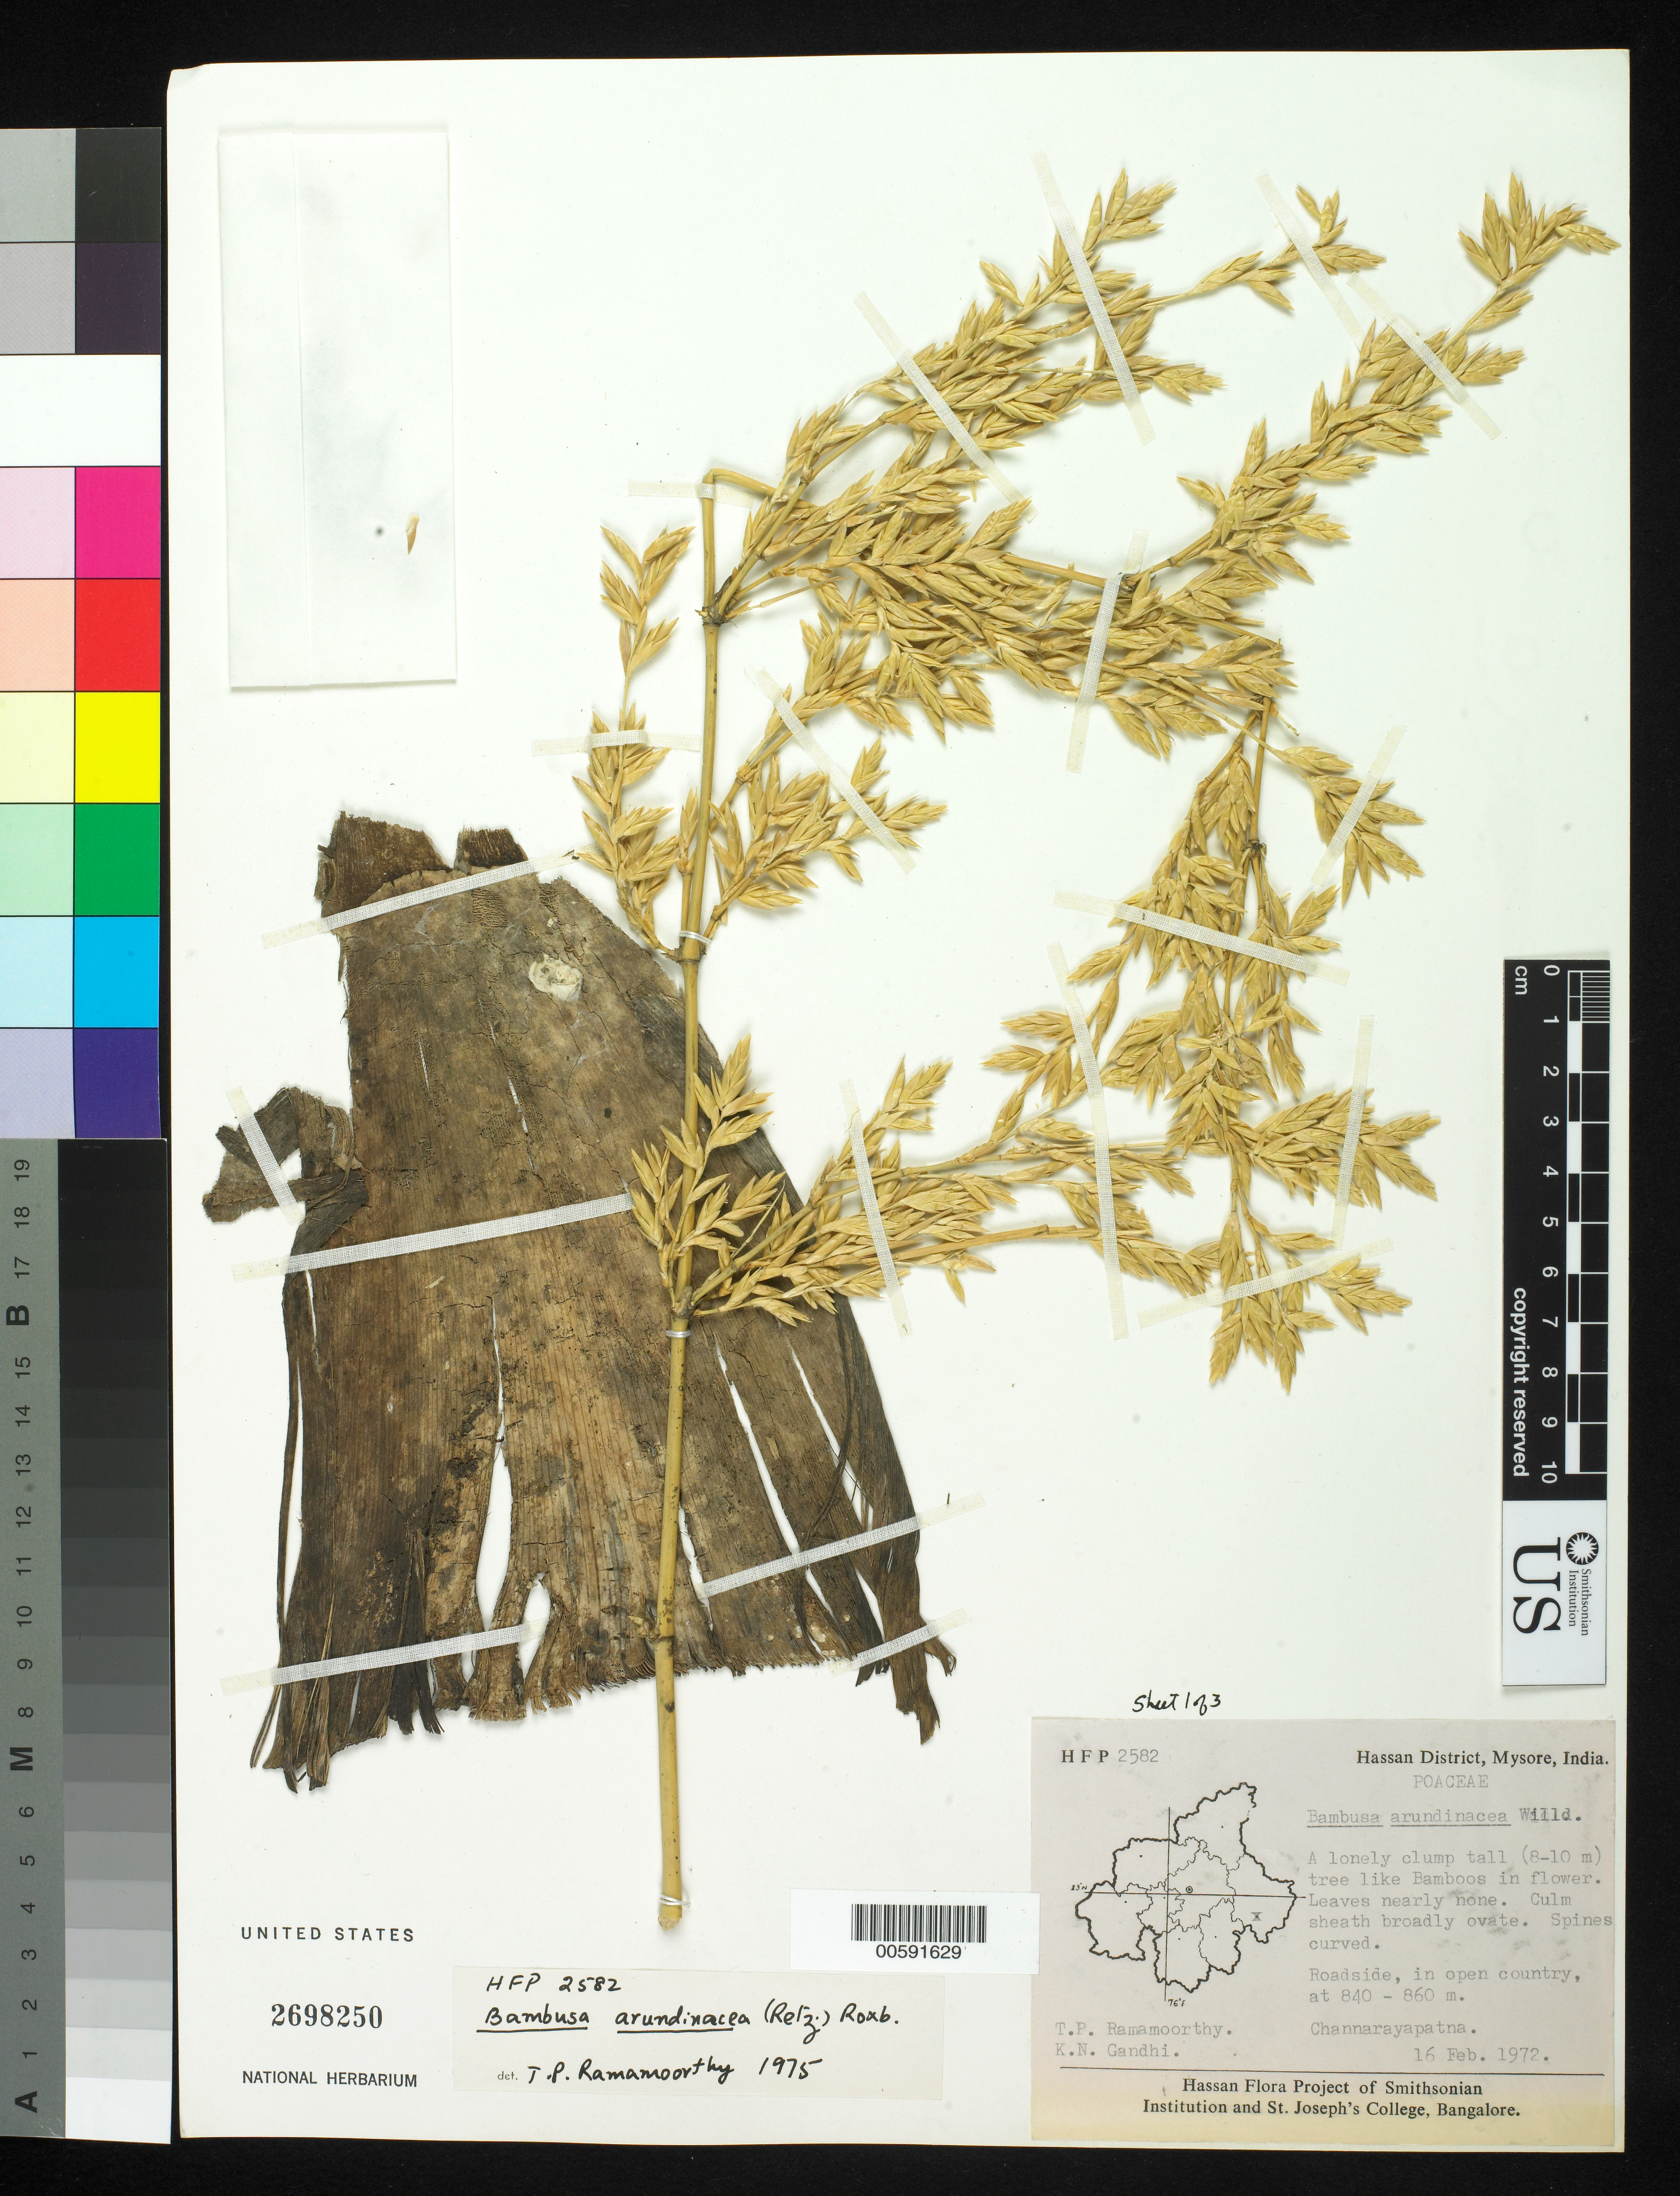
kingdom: Plantae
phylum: Tracheophyta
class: Liliopsida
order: Poales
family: Poaceae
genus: Bambusa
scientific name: Bambusa bambos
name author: (L.) Voss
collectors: T. P. Ramamoorthy & K. N. Gandhi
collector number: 2582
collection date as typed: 16 Feb 1972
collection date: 1972-02-16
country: India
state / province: Karnataka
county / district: Hassan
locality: Channarayapatna, mysore state [mysore state = karnataka.]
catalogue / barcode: US 2698250